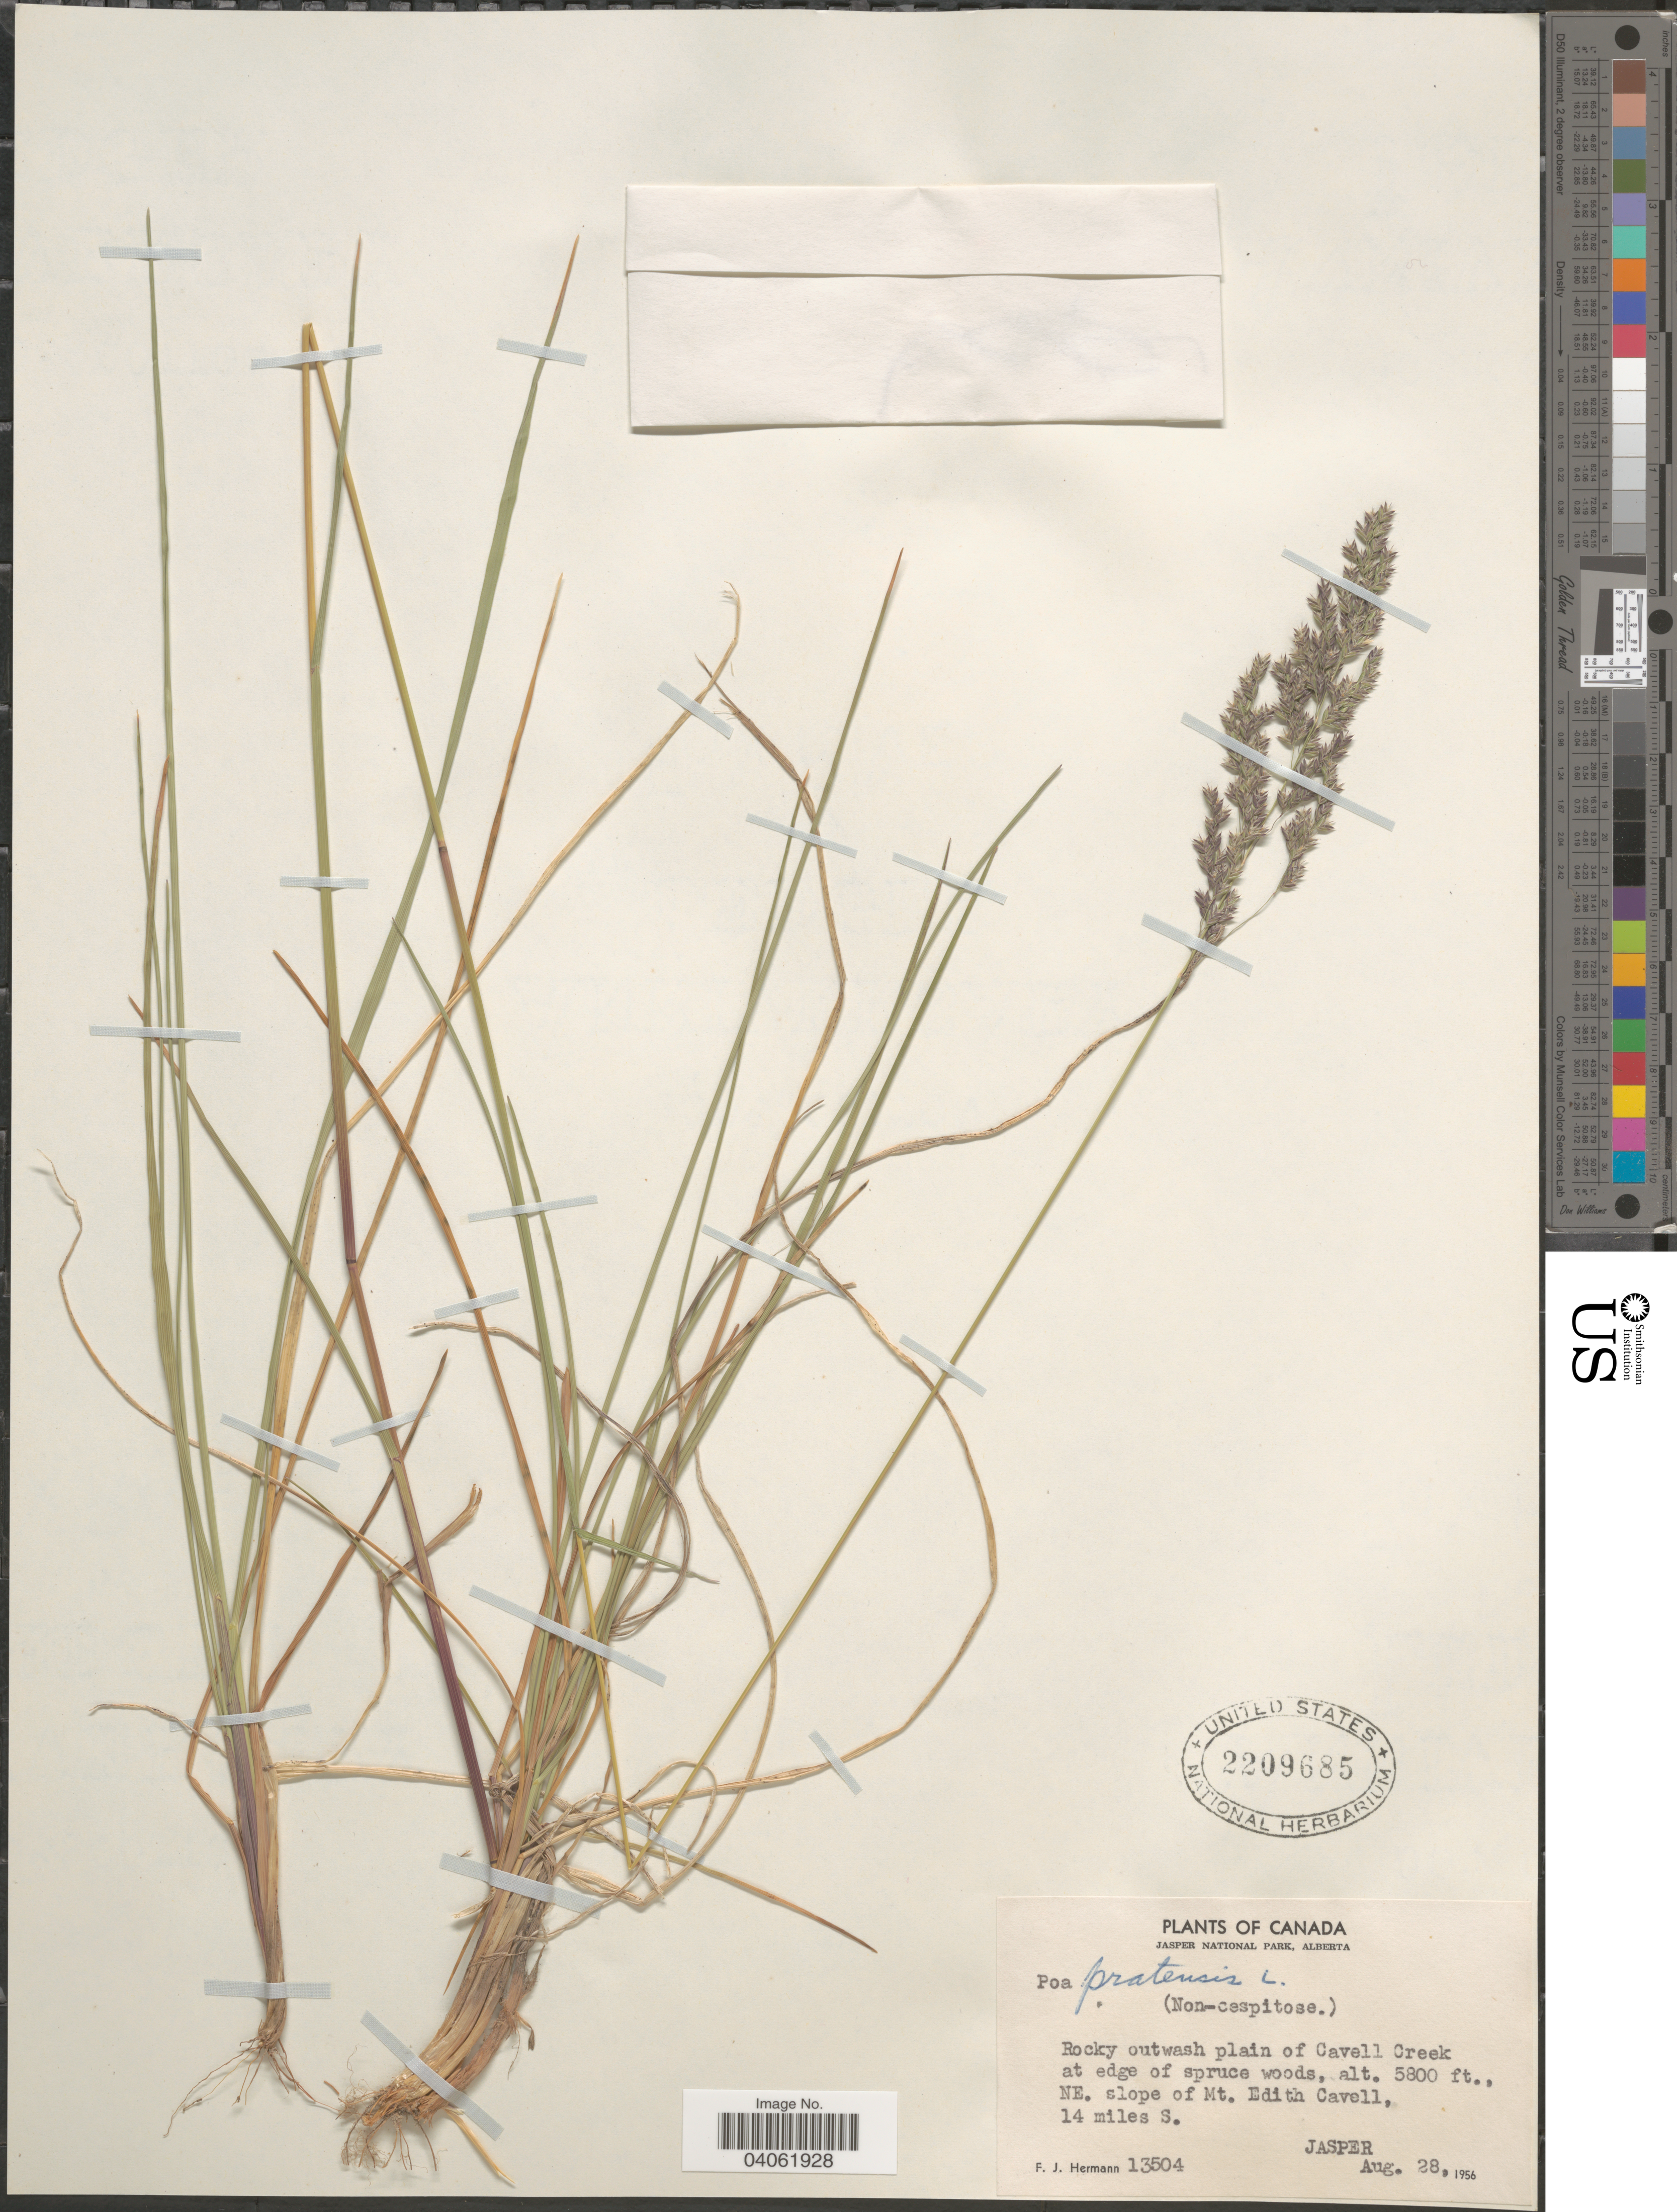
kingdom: Plantae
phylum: Tracheophyta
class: Liliopsida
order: Poales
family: Poaceae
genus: Poa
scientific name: Poa pratensis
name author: L.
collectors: F. J. Hermann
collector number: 13504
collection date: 1956-08-28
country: Canada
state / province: Alberta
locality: Jasper National Park. Rocky outwash plain of Cavell Creek at edge of spruce woods, NE. slope of Mt. Edith Cavell, 14 miles S. Jasper.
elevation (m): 1768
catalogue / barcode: US 2209685